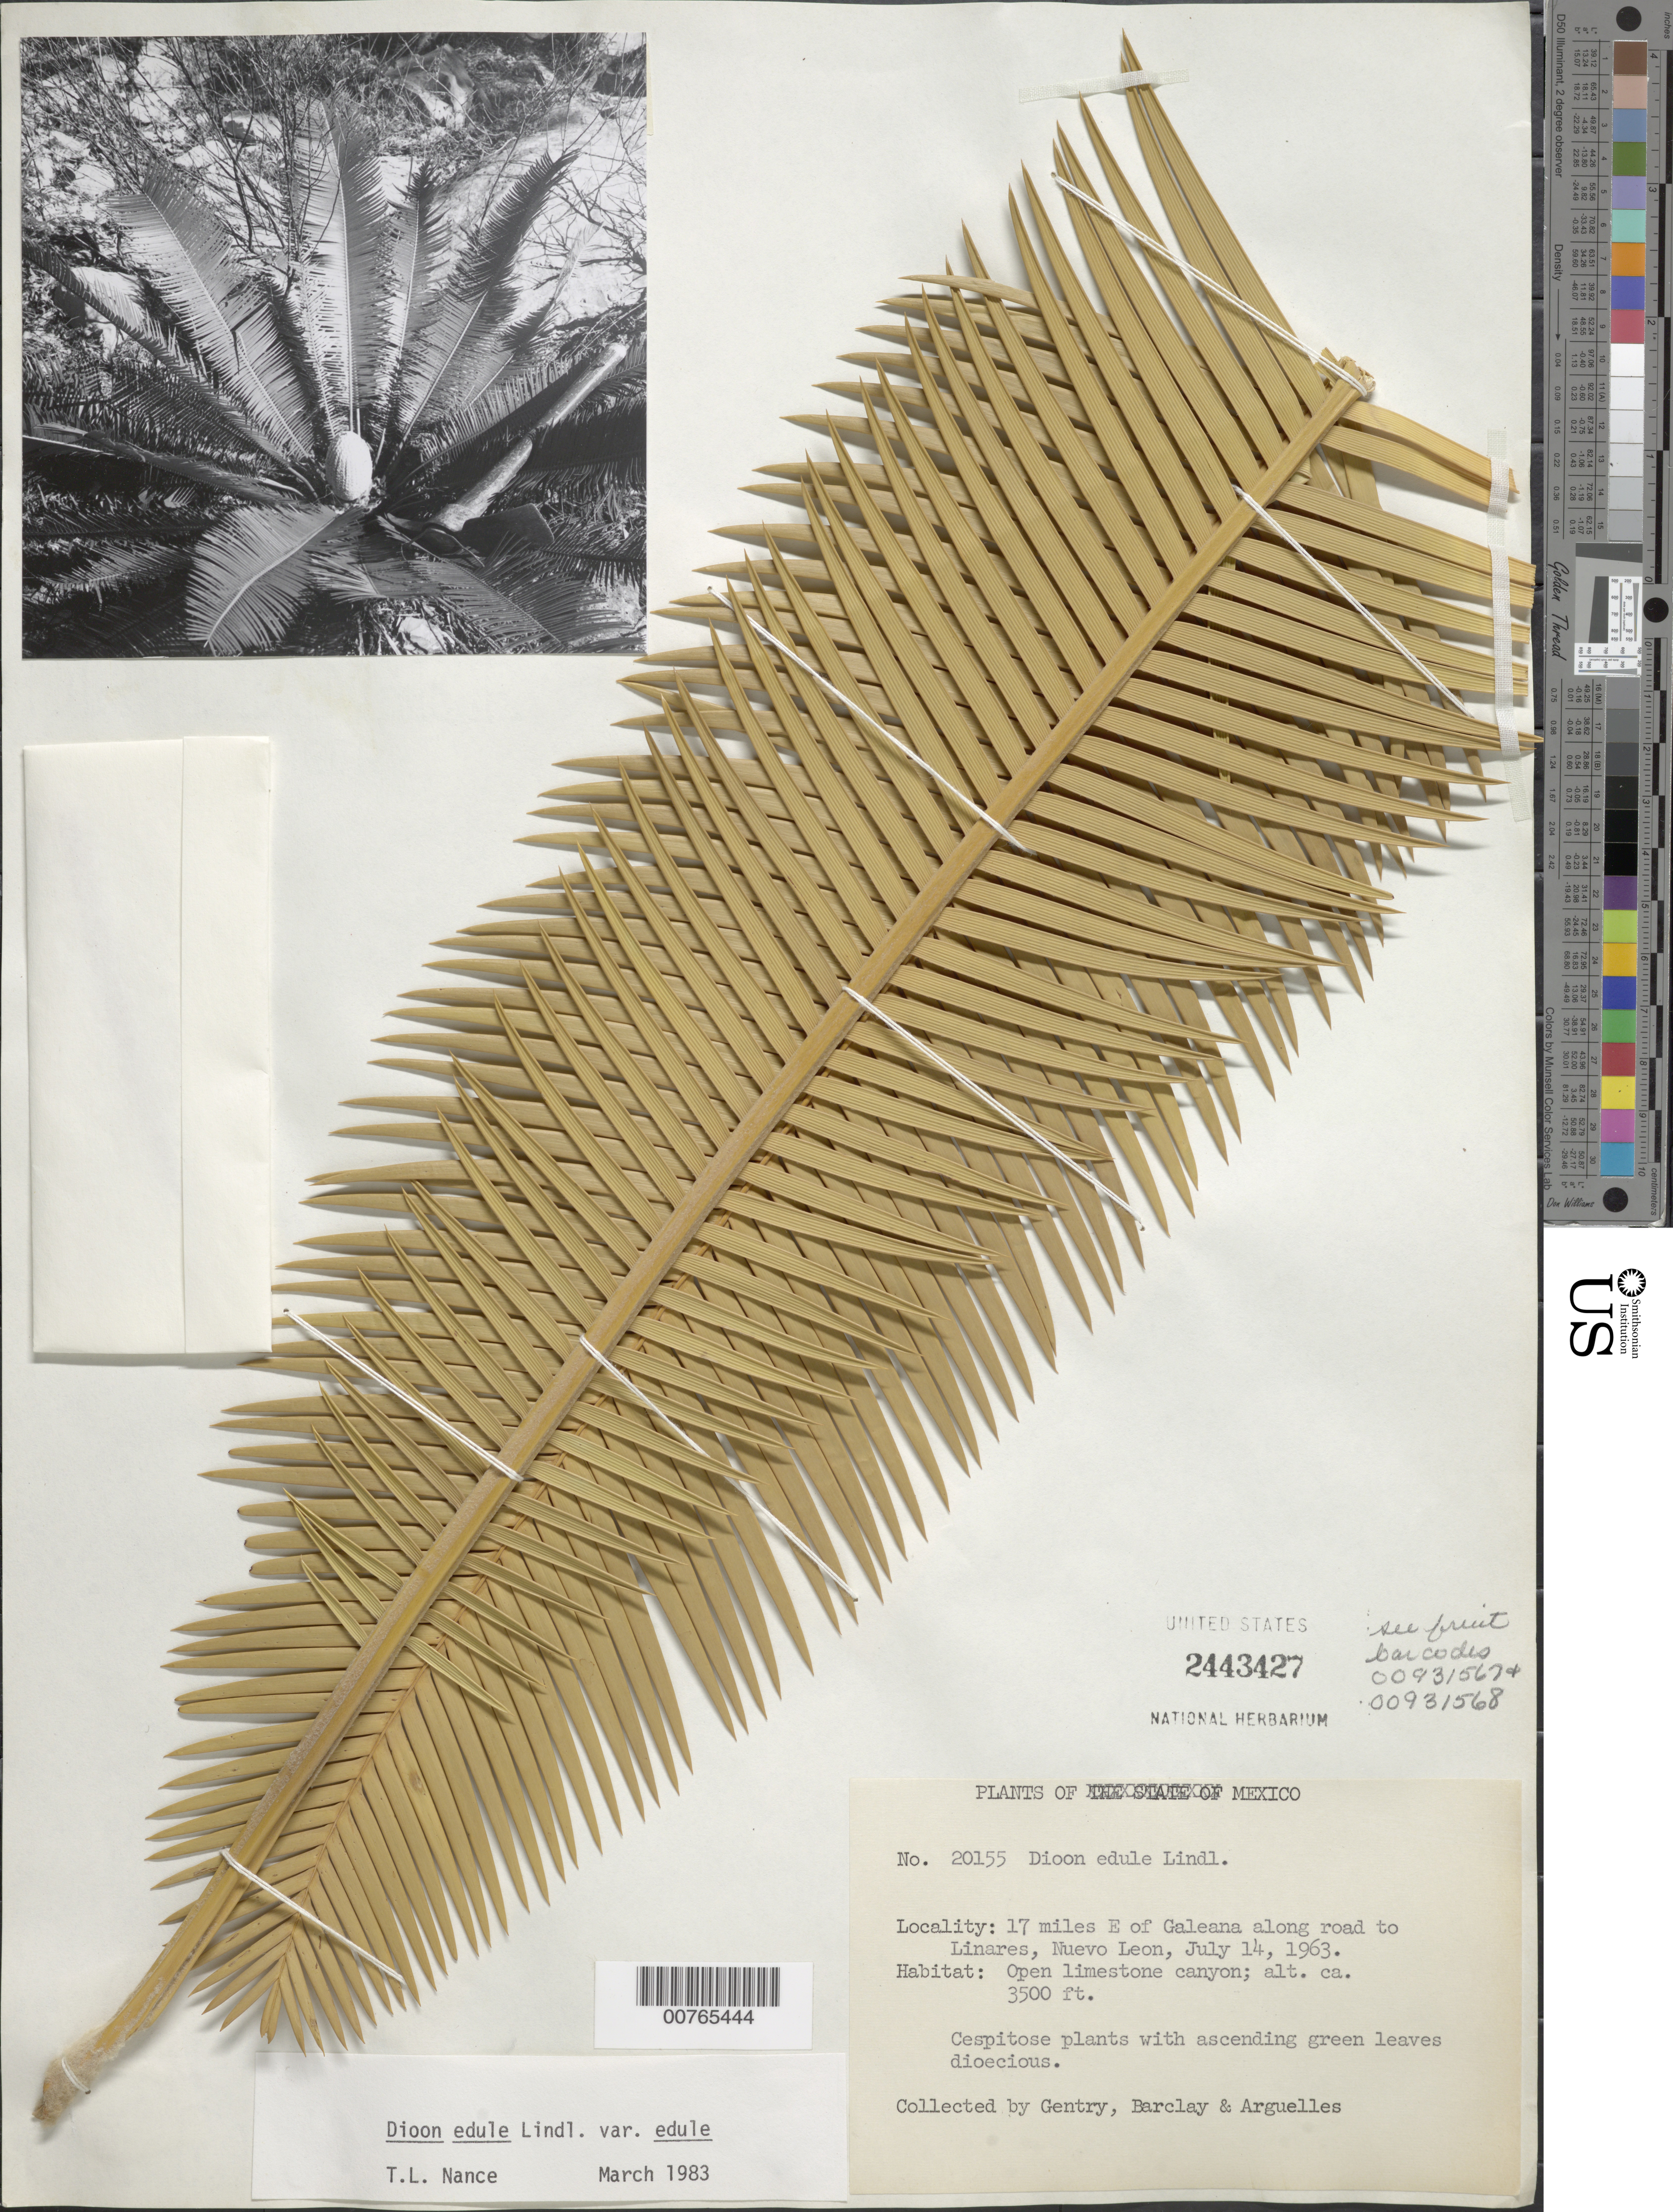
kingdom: Plantae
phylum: Tracheophyta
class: Cycadopsida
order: Cycadales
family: Zamiaceae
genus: Dioon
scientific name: Dioon edule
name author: Lindl.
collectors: H. S. Gentry, -- Barclay & Arguelles, --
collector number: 20155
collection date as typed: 14 Jul 1963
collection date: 1963-07-14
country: Mexico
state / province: Nuevo León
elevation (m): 1067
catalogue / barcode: US 2443427